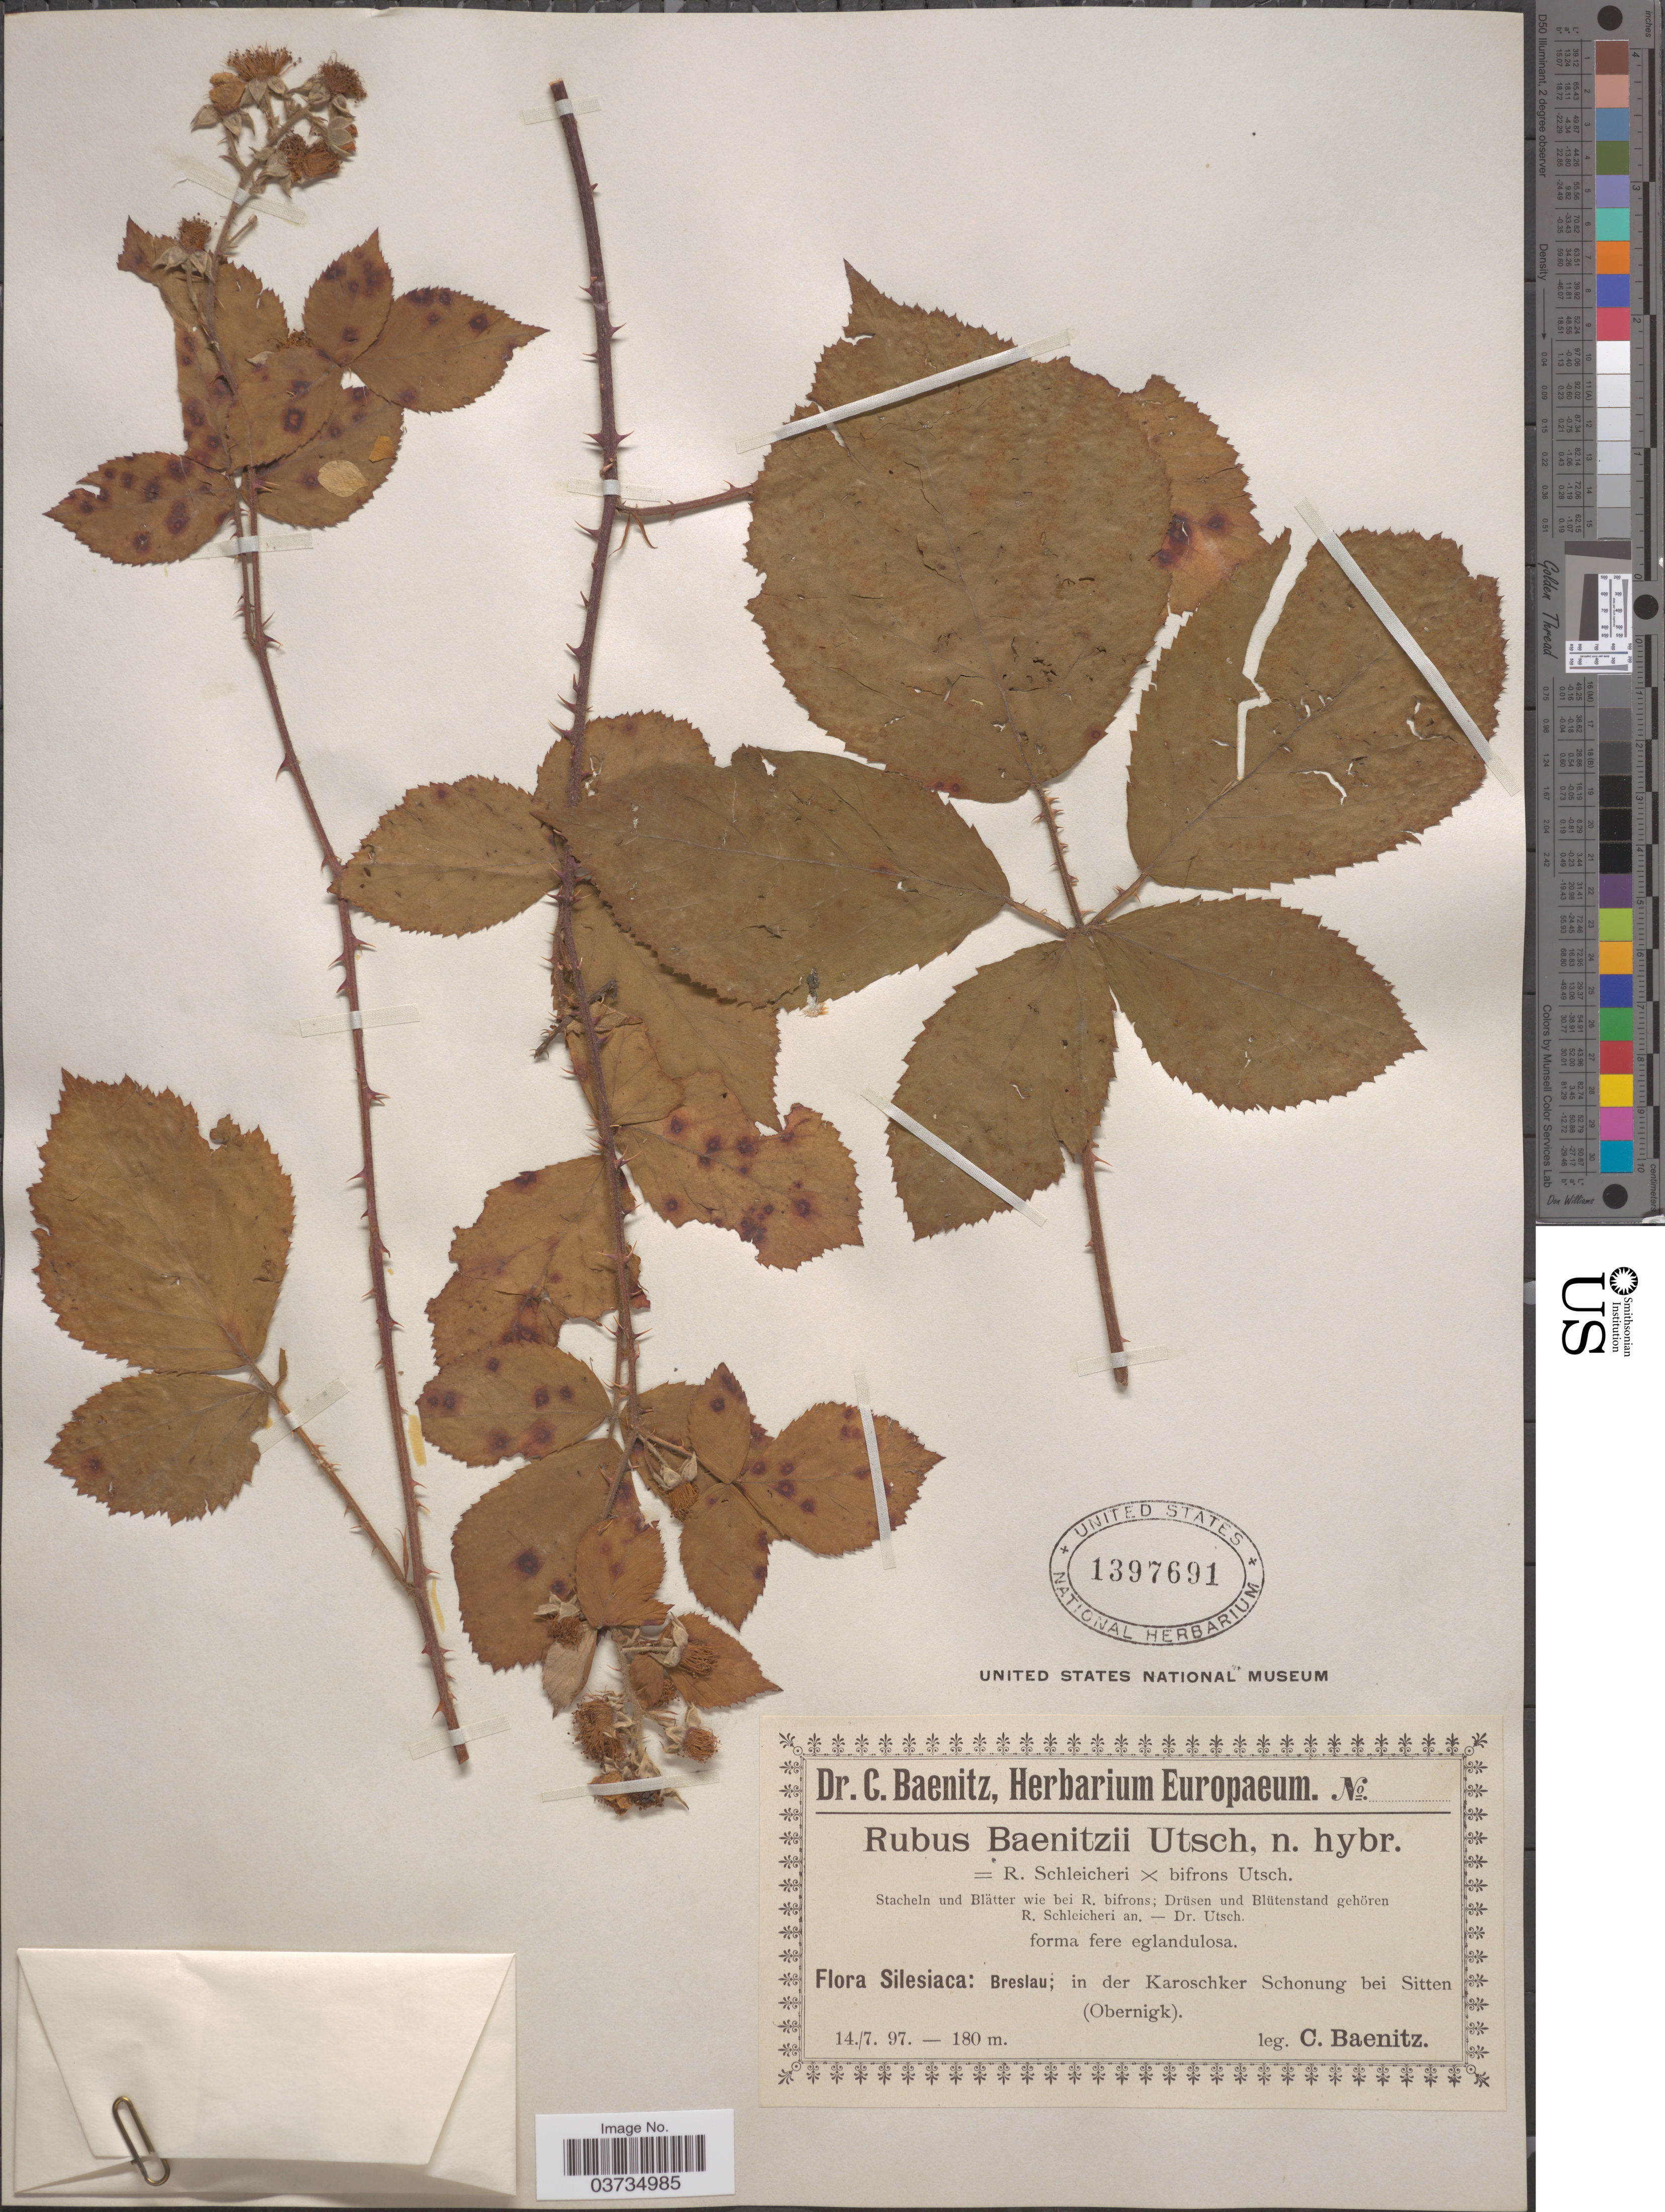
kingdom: Plantae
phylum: Tracheophyta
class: Magnoliopsida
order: Rosales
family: Rosaceae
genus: Rubus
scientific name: Rubus radula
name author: Weihe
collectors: C. G. Baenitz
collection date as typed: Transcribed d/m/y: 14/7/97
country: Poland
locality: Silesiaca: Breslau; in der Karoschker Schonung bei Sitten (Obernigk).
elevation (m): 180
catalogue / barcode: US 1397691